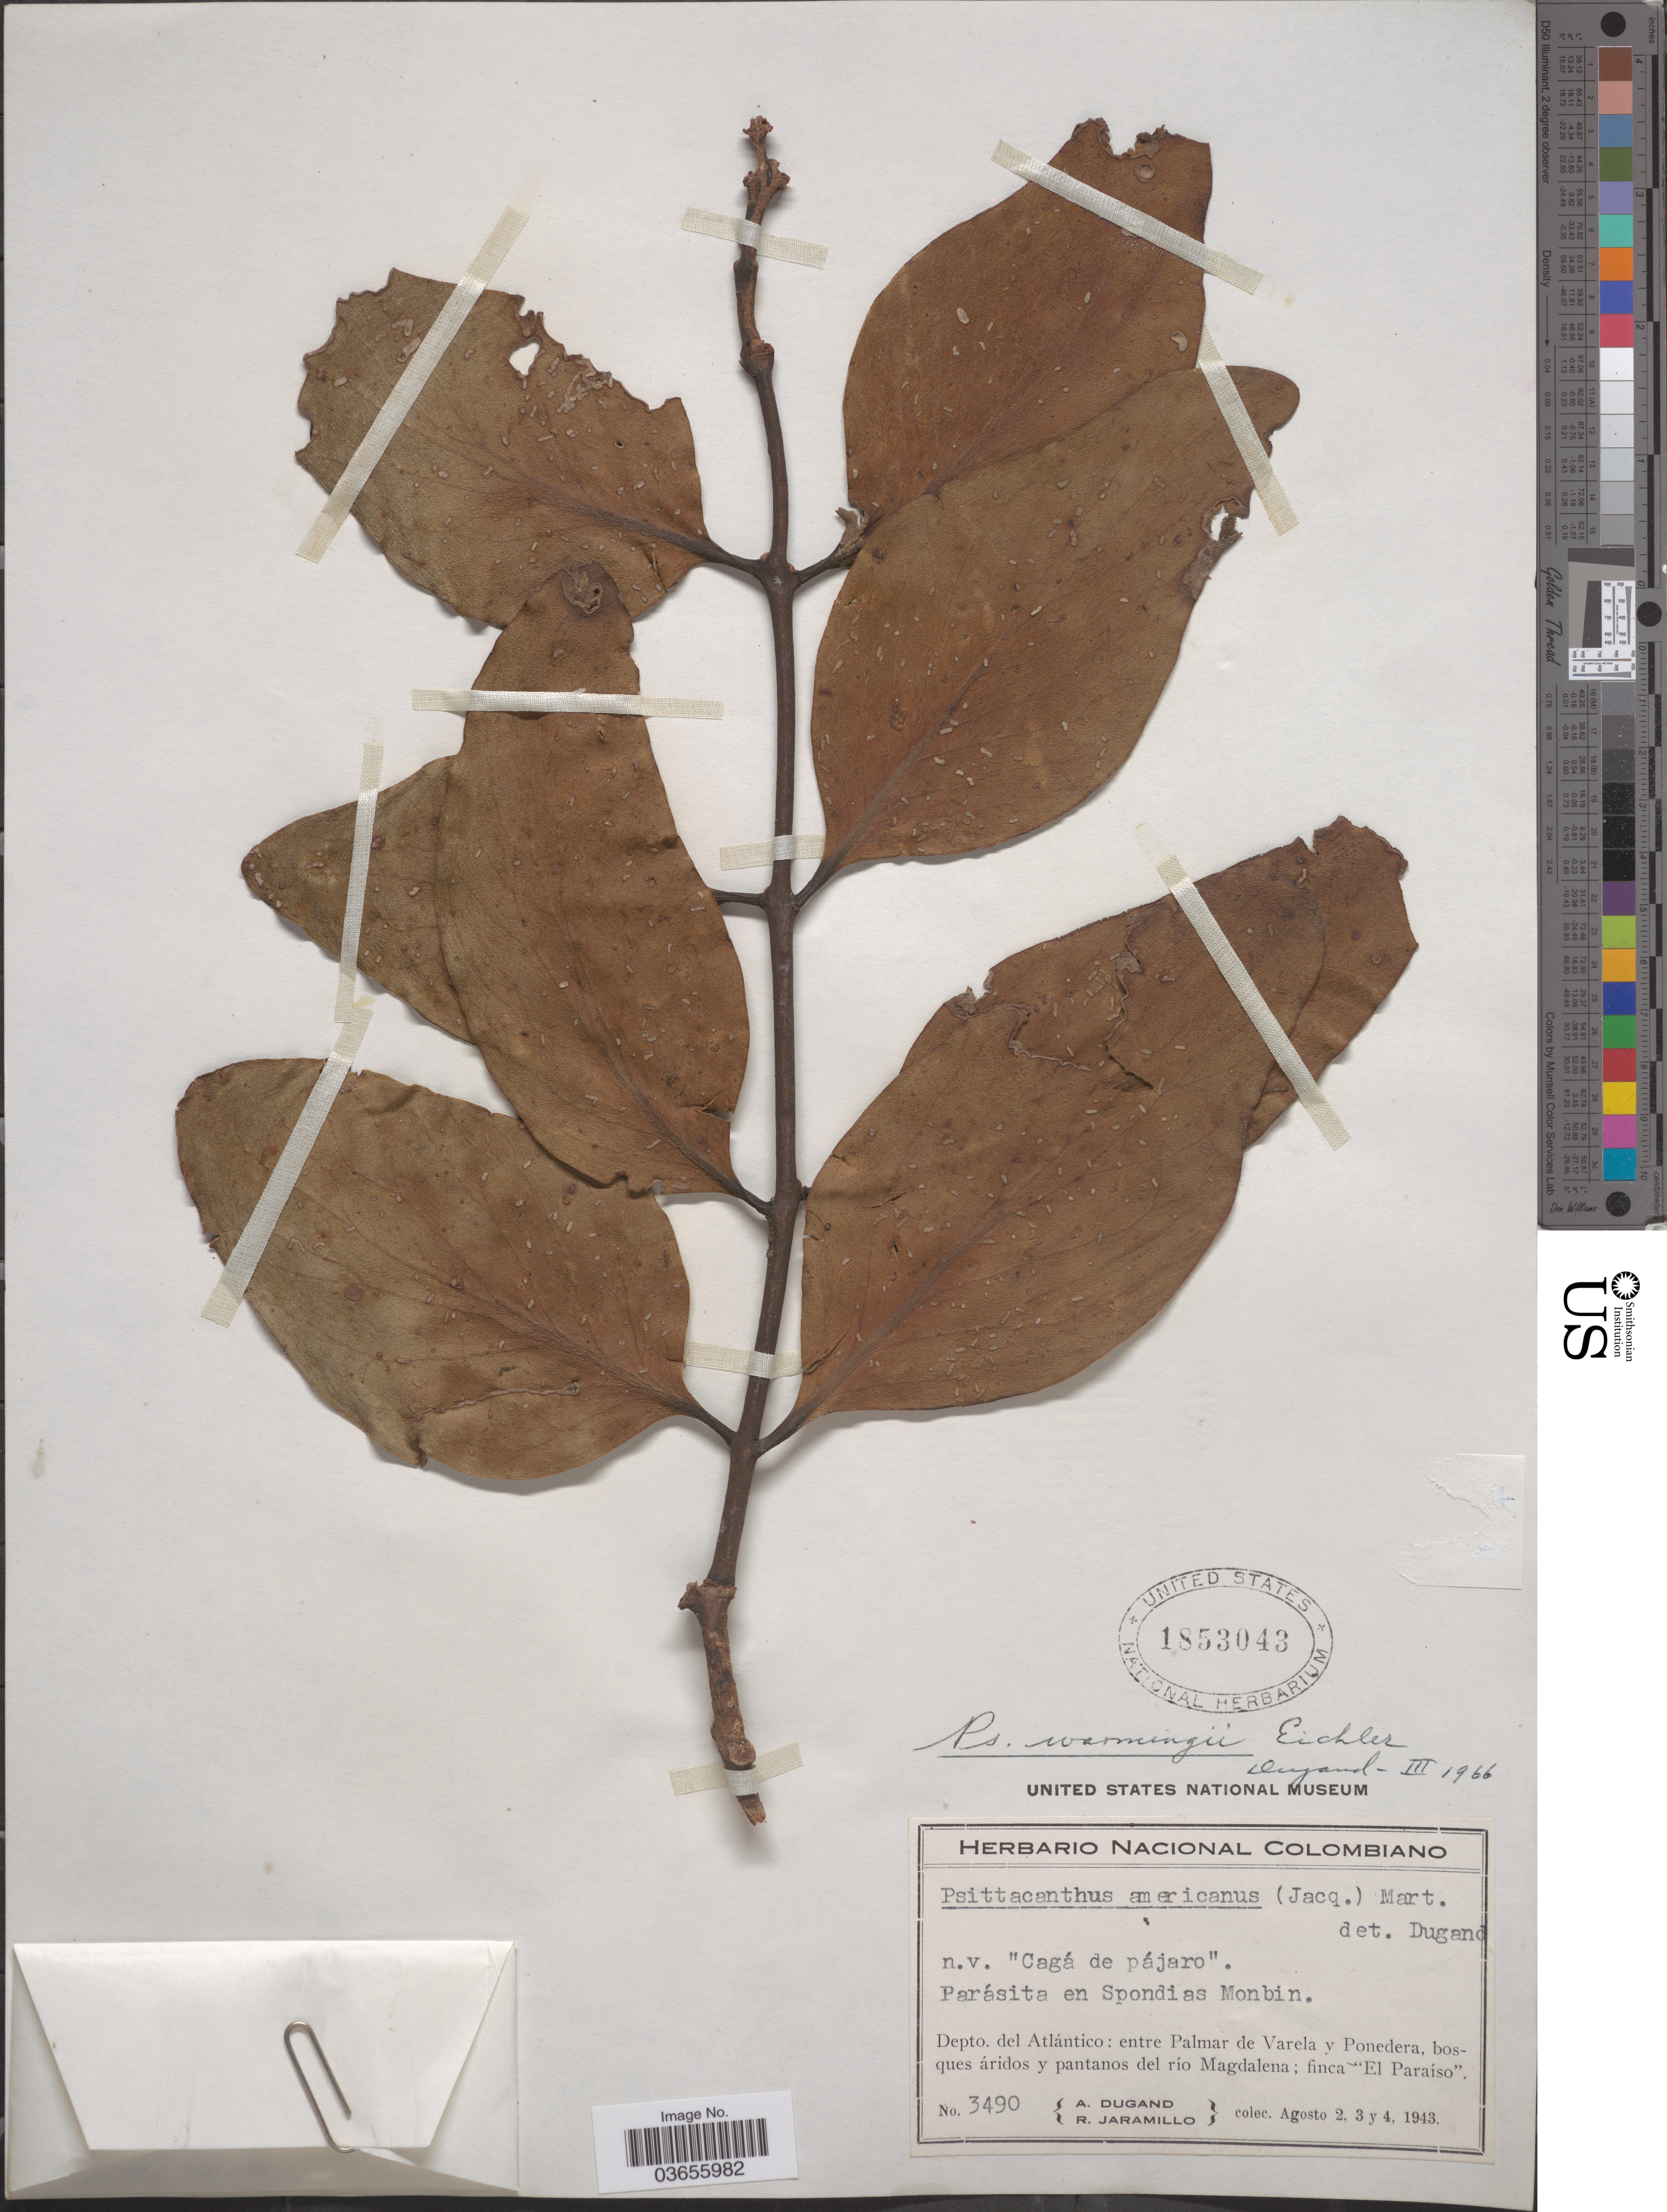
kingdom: Plantae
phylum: Tracheophyta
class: Magnoliopsida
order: Santalales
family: Loranthaceae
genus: Psittacanthus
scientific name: Psittacanthus sp.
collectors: A. Dugand & R. Jaramillo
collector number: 3490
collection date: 1943-08-02/1943-08-04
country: Colombia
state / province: Atlántico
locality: Depto. del Atlántico: entre Palmar de Varela y Ponedera, bosques áridos y pantanos del río Magdalena; finca "El Paraíso".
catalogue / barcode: US 1853043